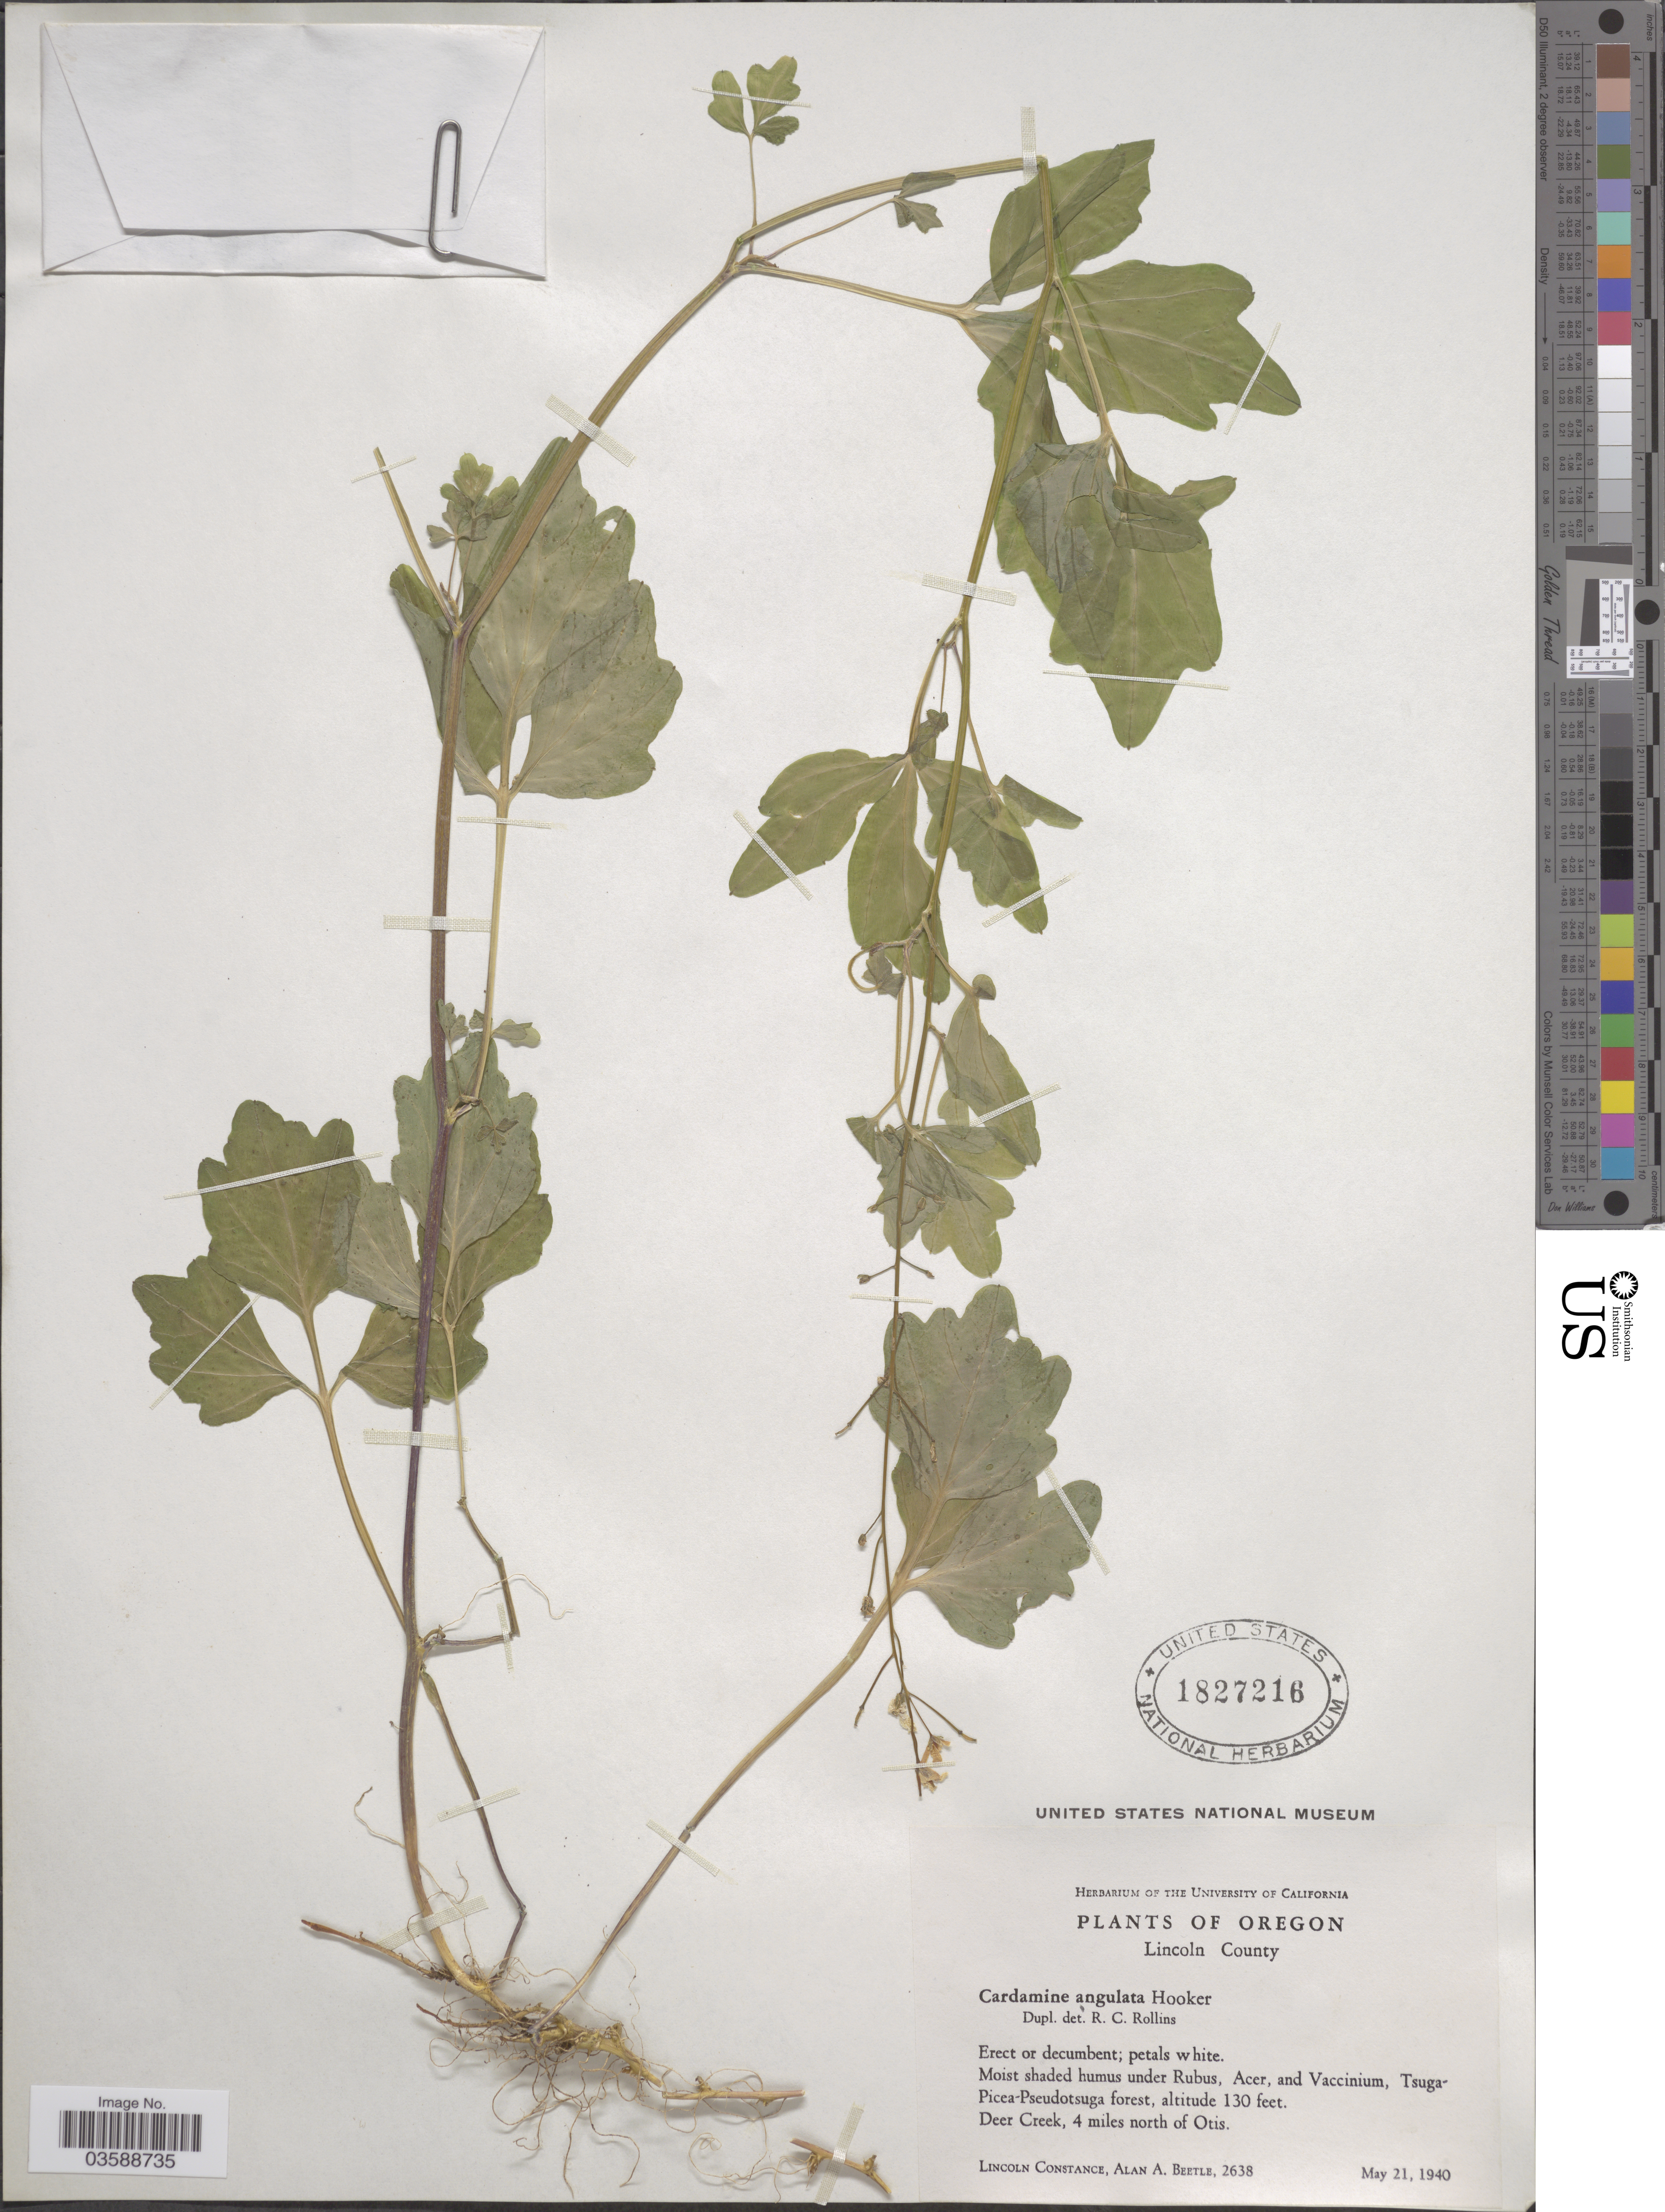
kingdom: Plantae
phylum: Tracheophyta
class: Magnoliopsida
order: Brassicales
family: Brassicaceae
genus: Cardamine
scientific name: Cardamine angulata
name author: Hook.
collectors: L. Constance & A. A. Beetle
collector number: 2638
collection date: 1940-05-21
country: United States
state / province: Oregon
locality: Lincoln County. Deer Creek, 4 miles north of Otis.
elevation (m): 40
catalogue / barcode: US 1827216